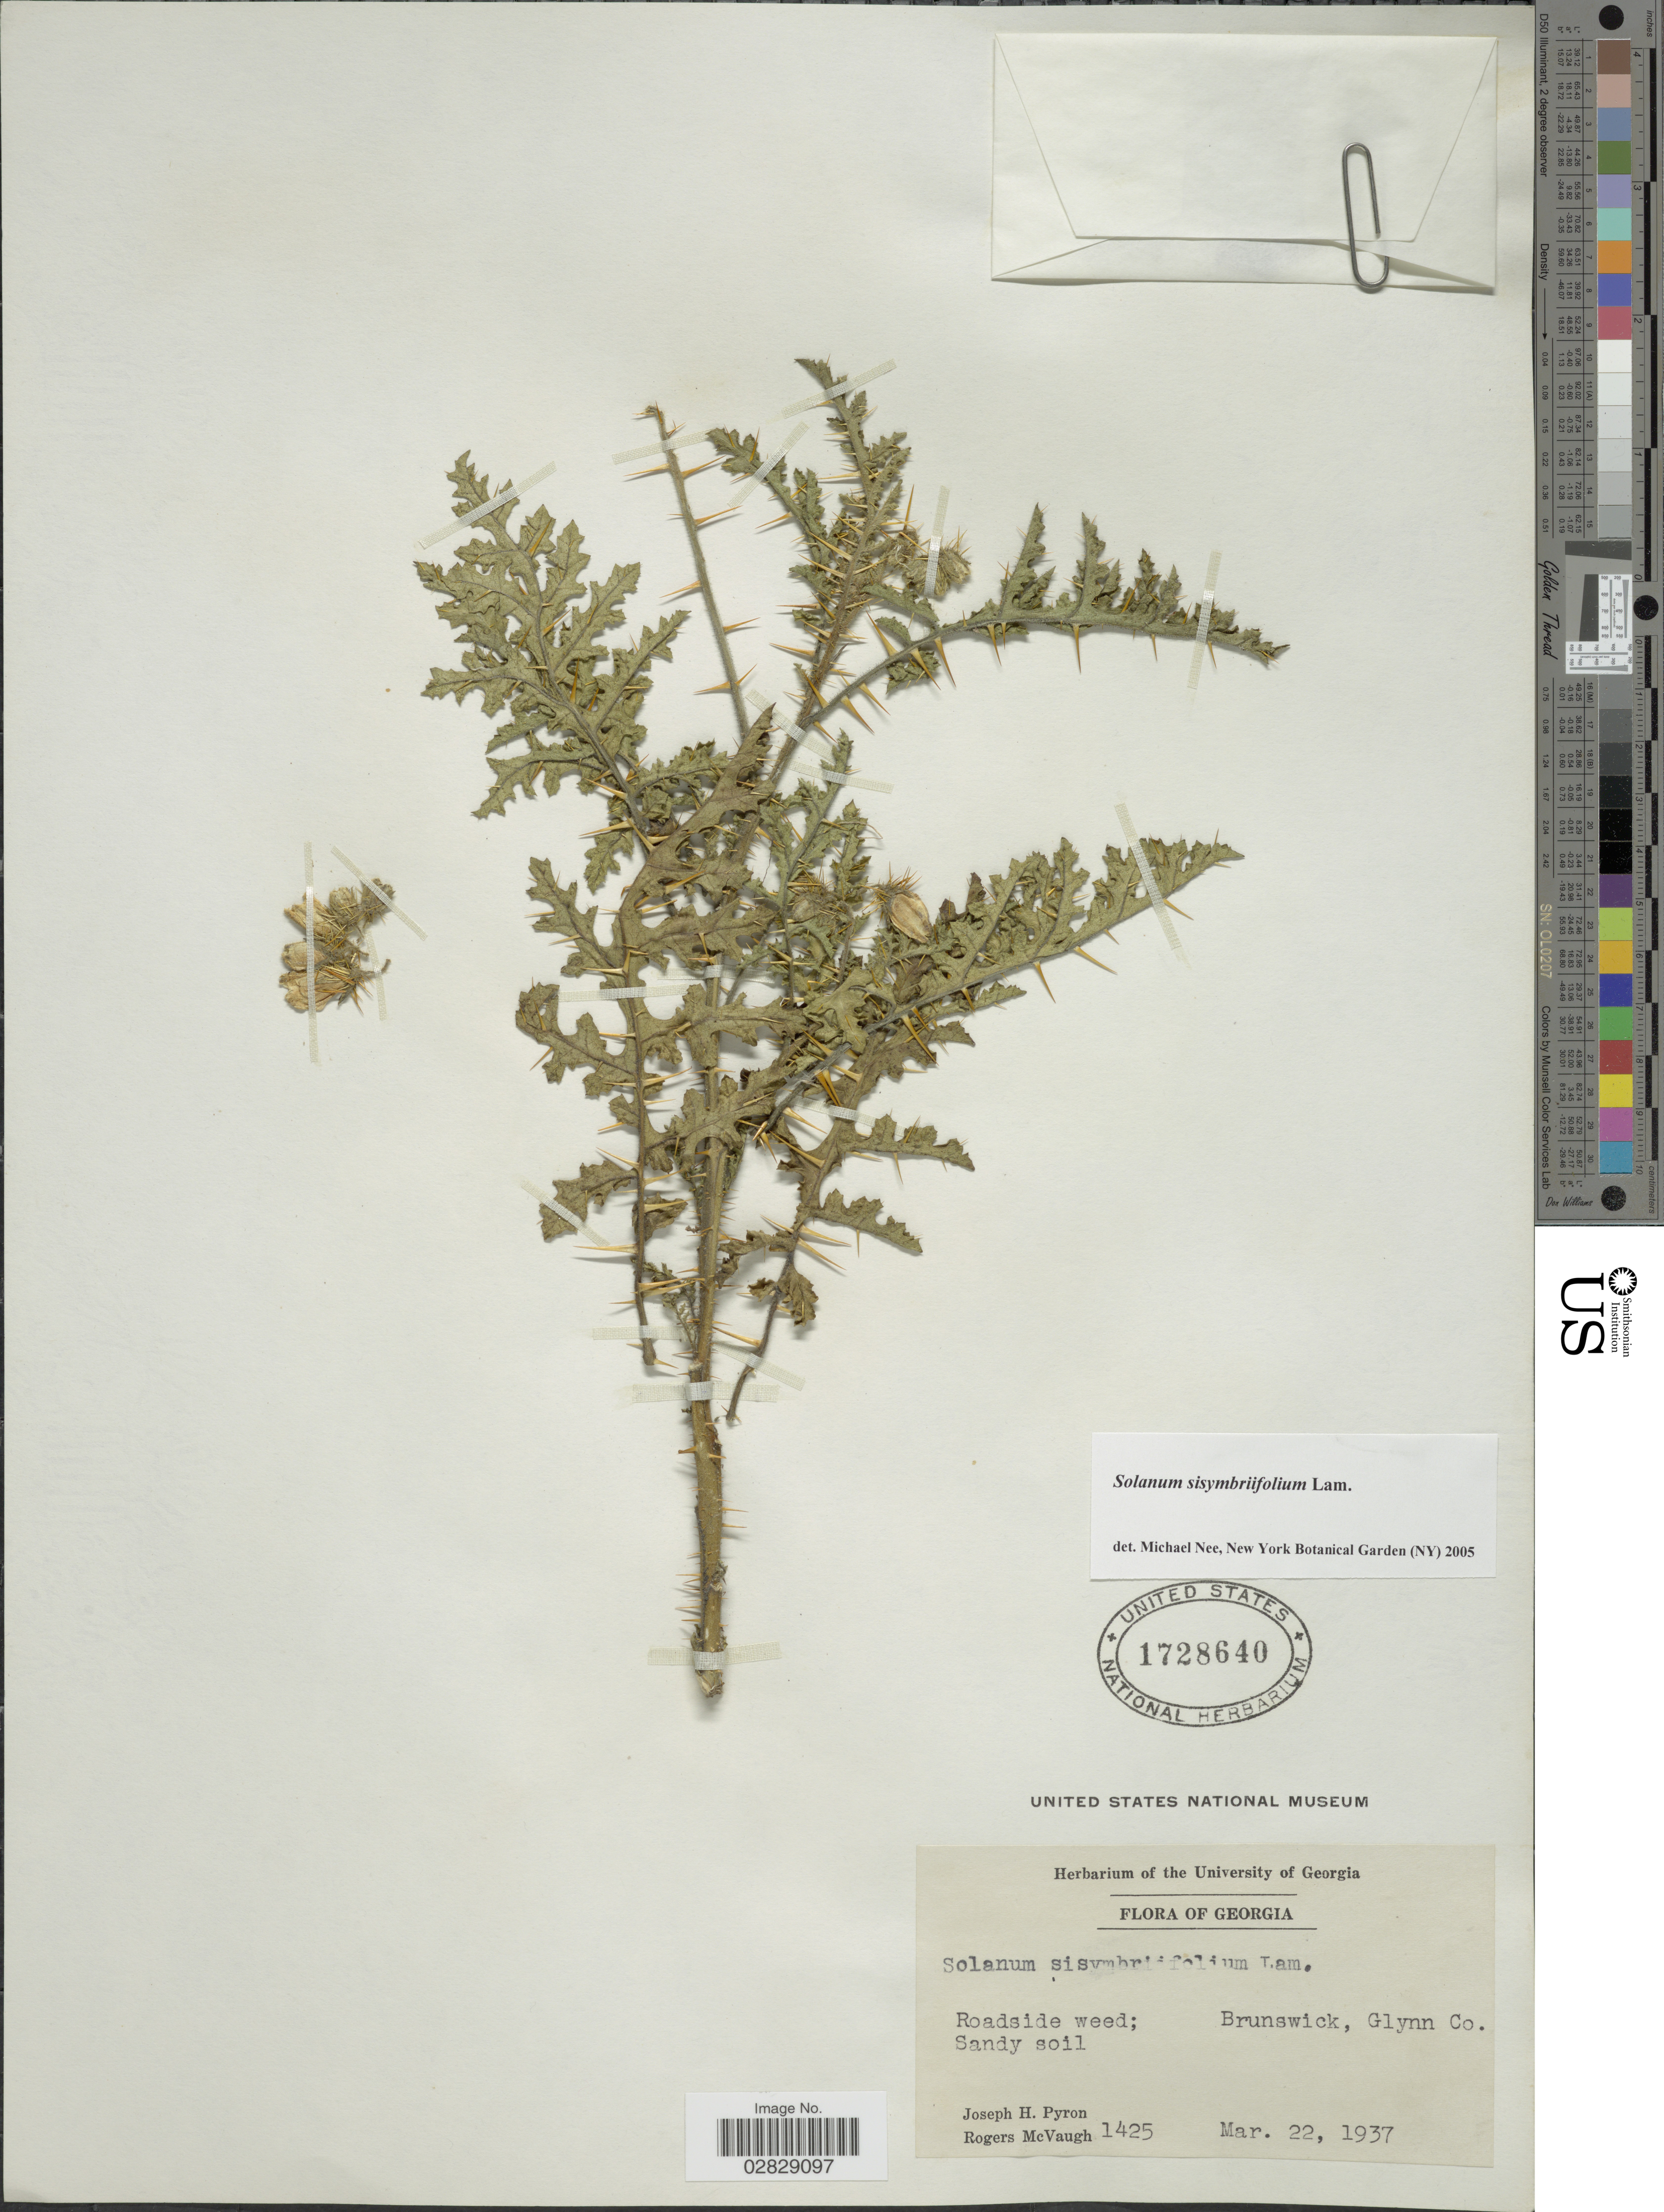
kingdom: Plantae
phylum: Tracheophyta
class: Magnoliopsida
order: Solanales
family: Solanaceae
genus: Solanum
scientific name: Solanum sisymbrifolium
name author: Lam.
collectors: J. H. Pyron & R. McVaugh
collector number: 1425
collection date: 1937-03-22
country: United States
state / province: Georgia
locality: Brunswick, Glynn Co.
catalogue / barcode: US 1728640